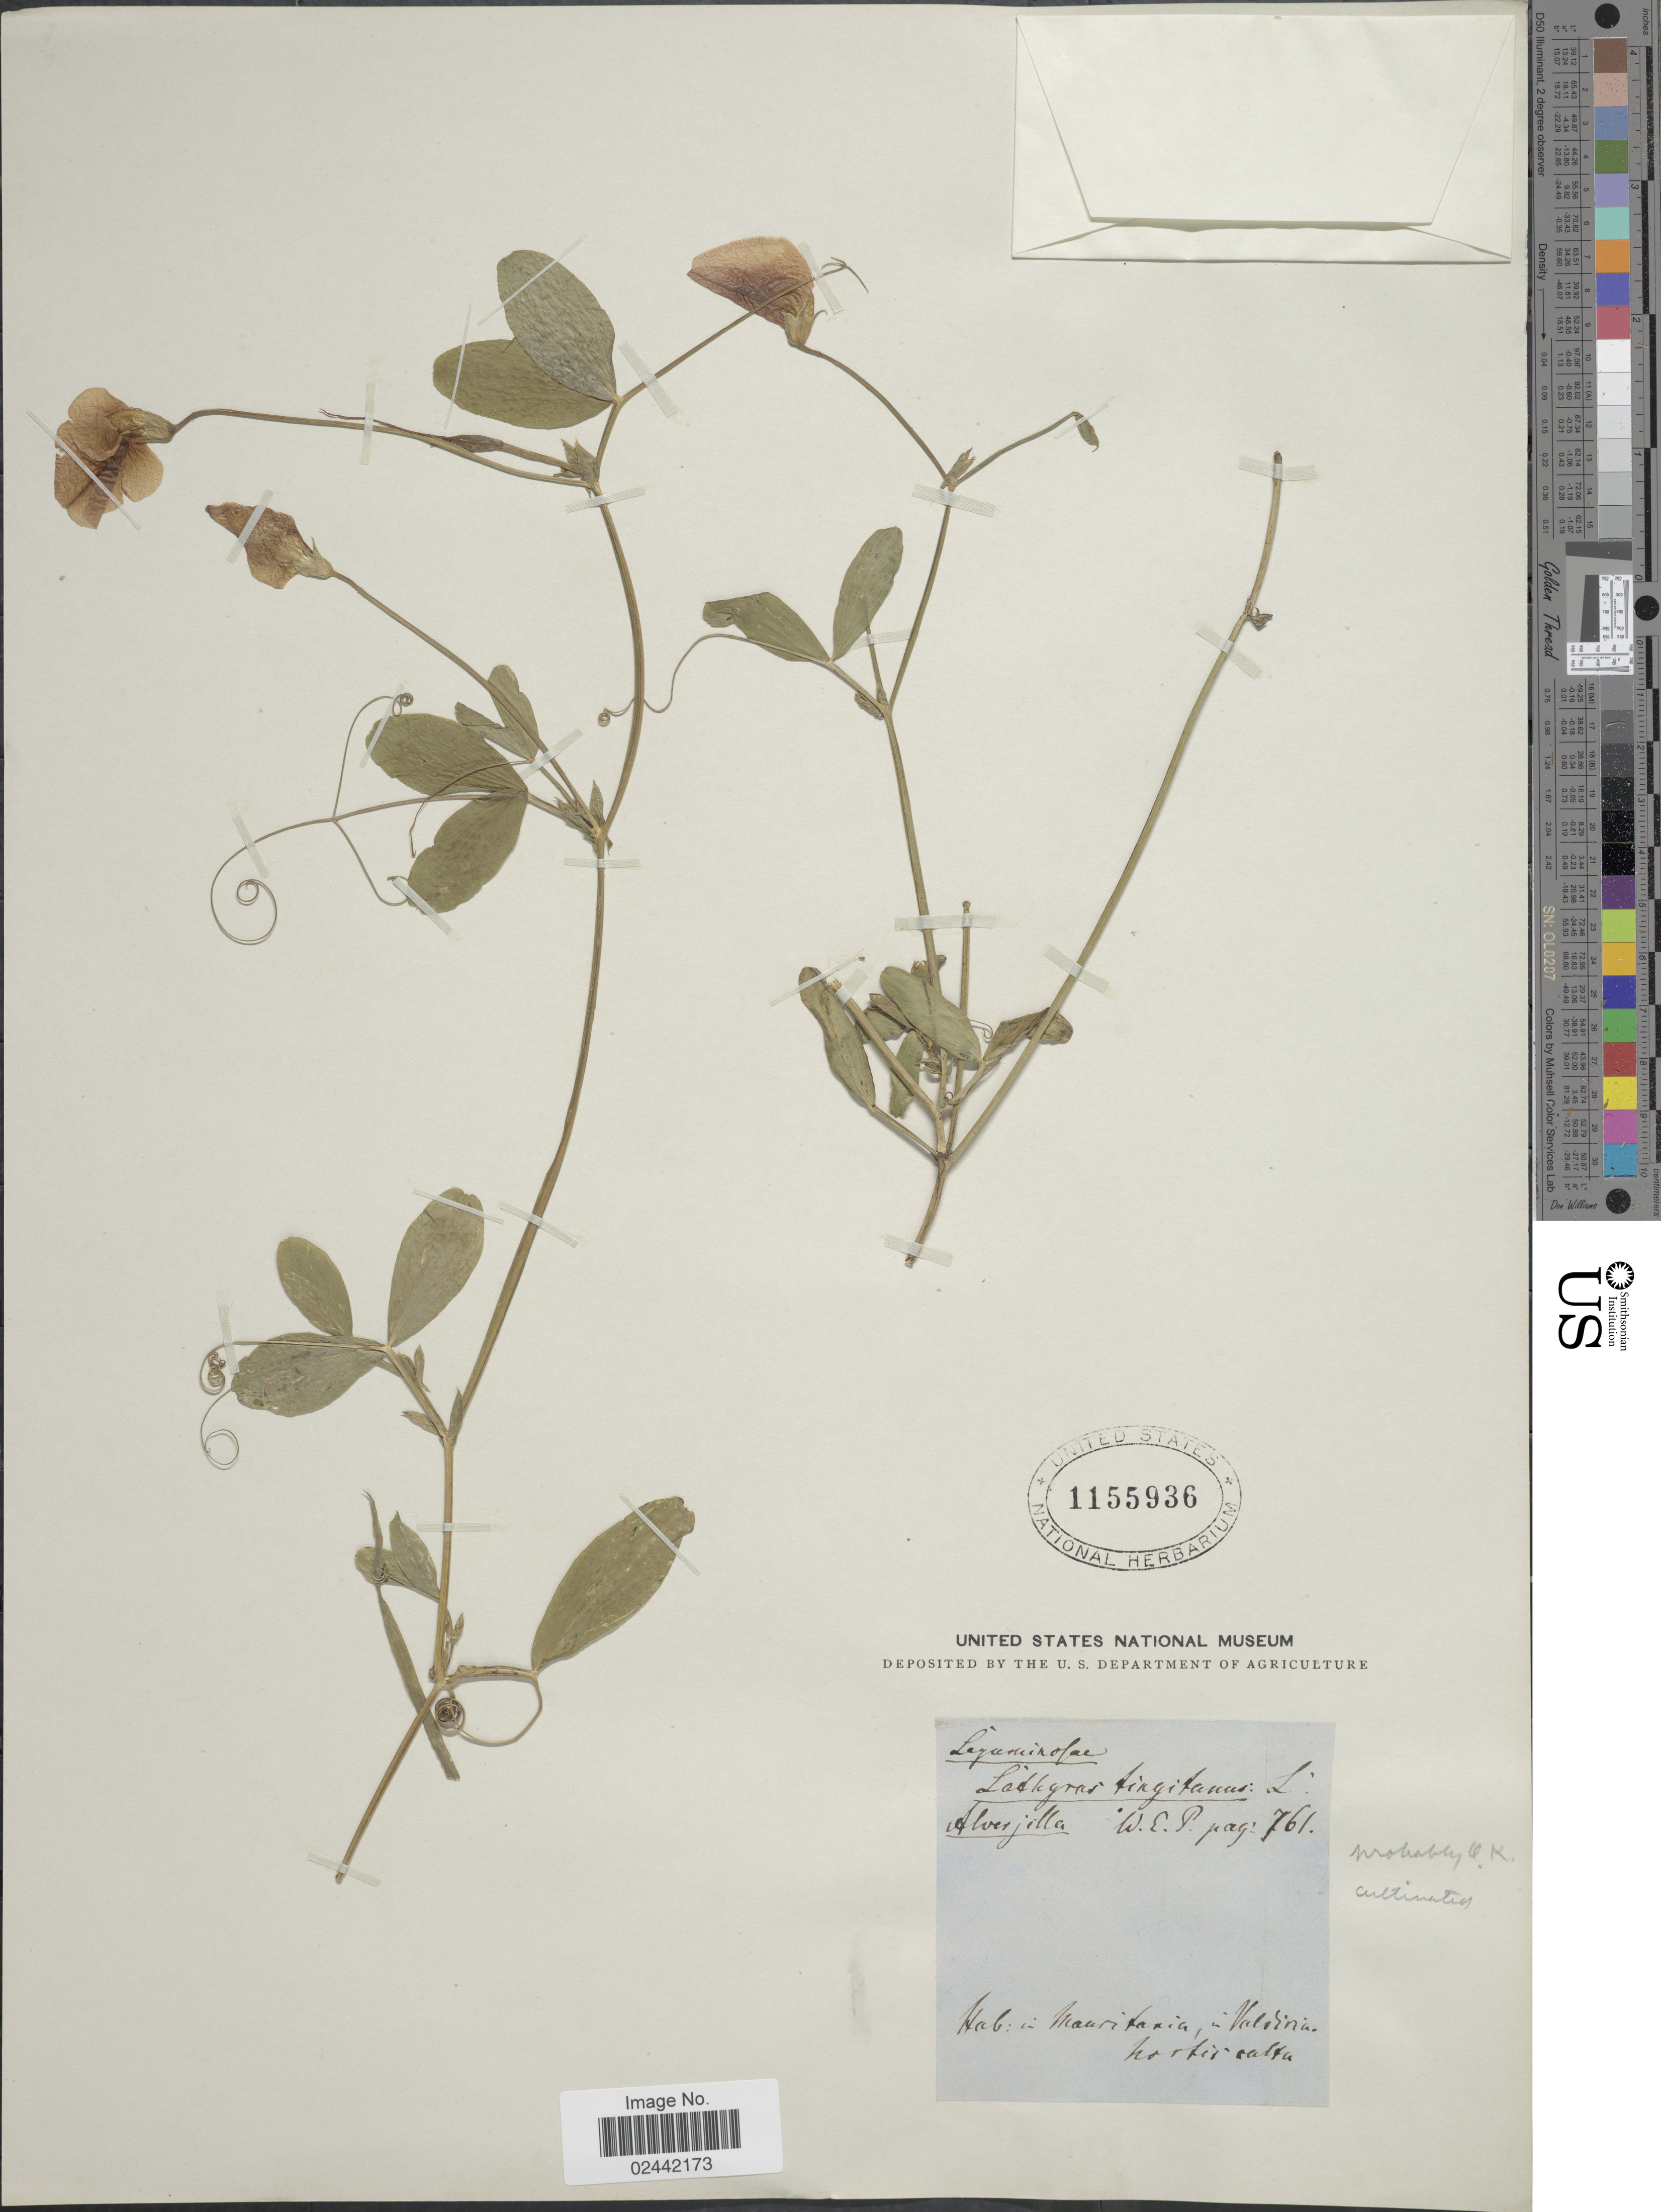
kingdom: Plantae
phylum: Tracheophyta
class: Magnoliopsida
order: Fabales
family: Fabaceae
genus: Lathyrus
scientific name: Lathyrus tingitanus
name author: L.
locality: Mauritasia, in Valodivia hortis calta [interpreted]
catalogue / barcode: US 1155936